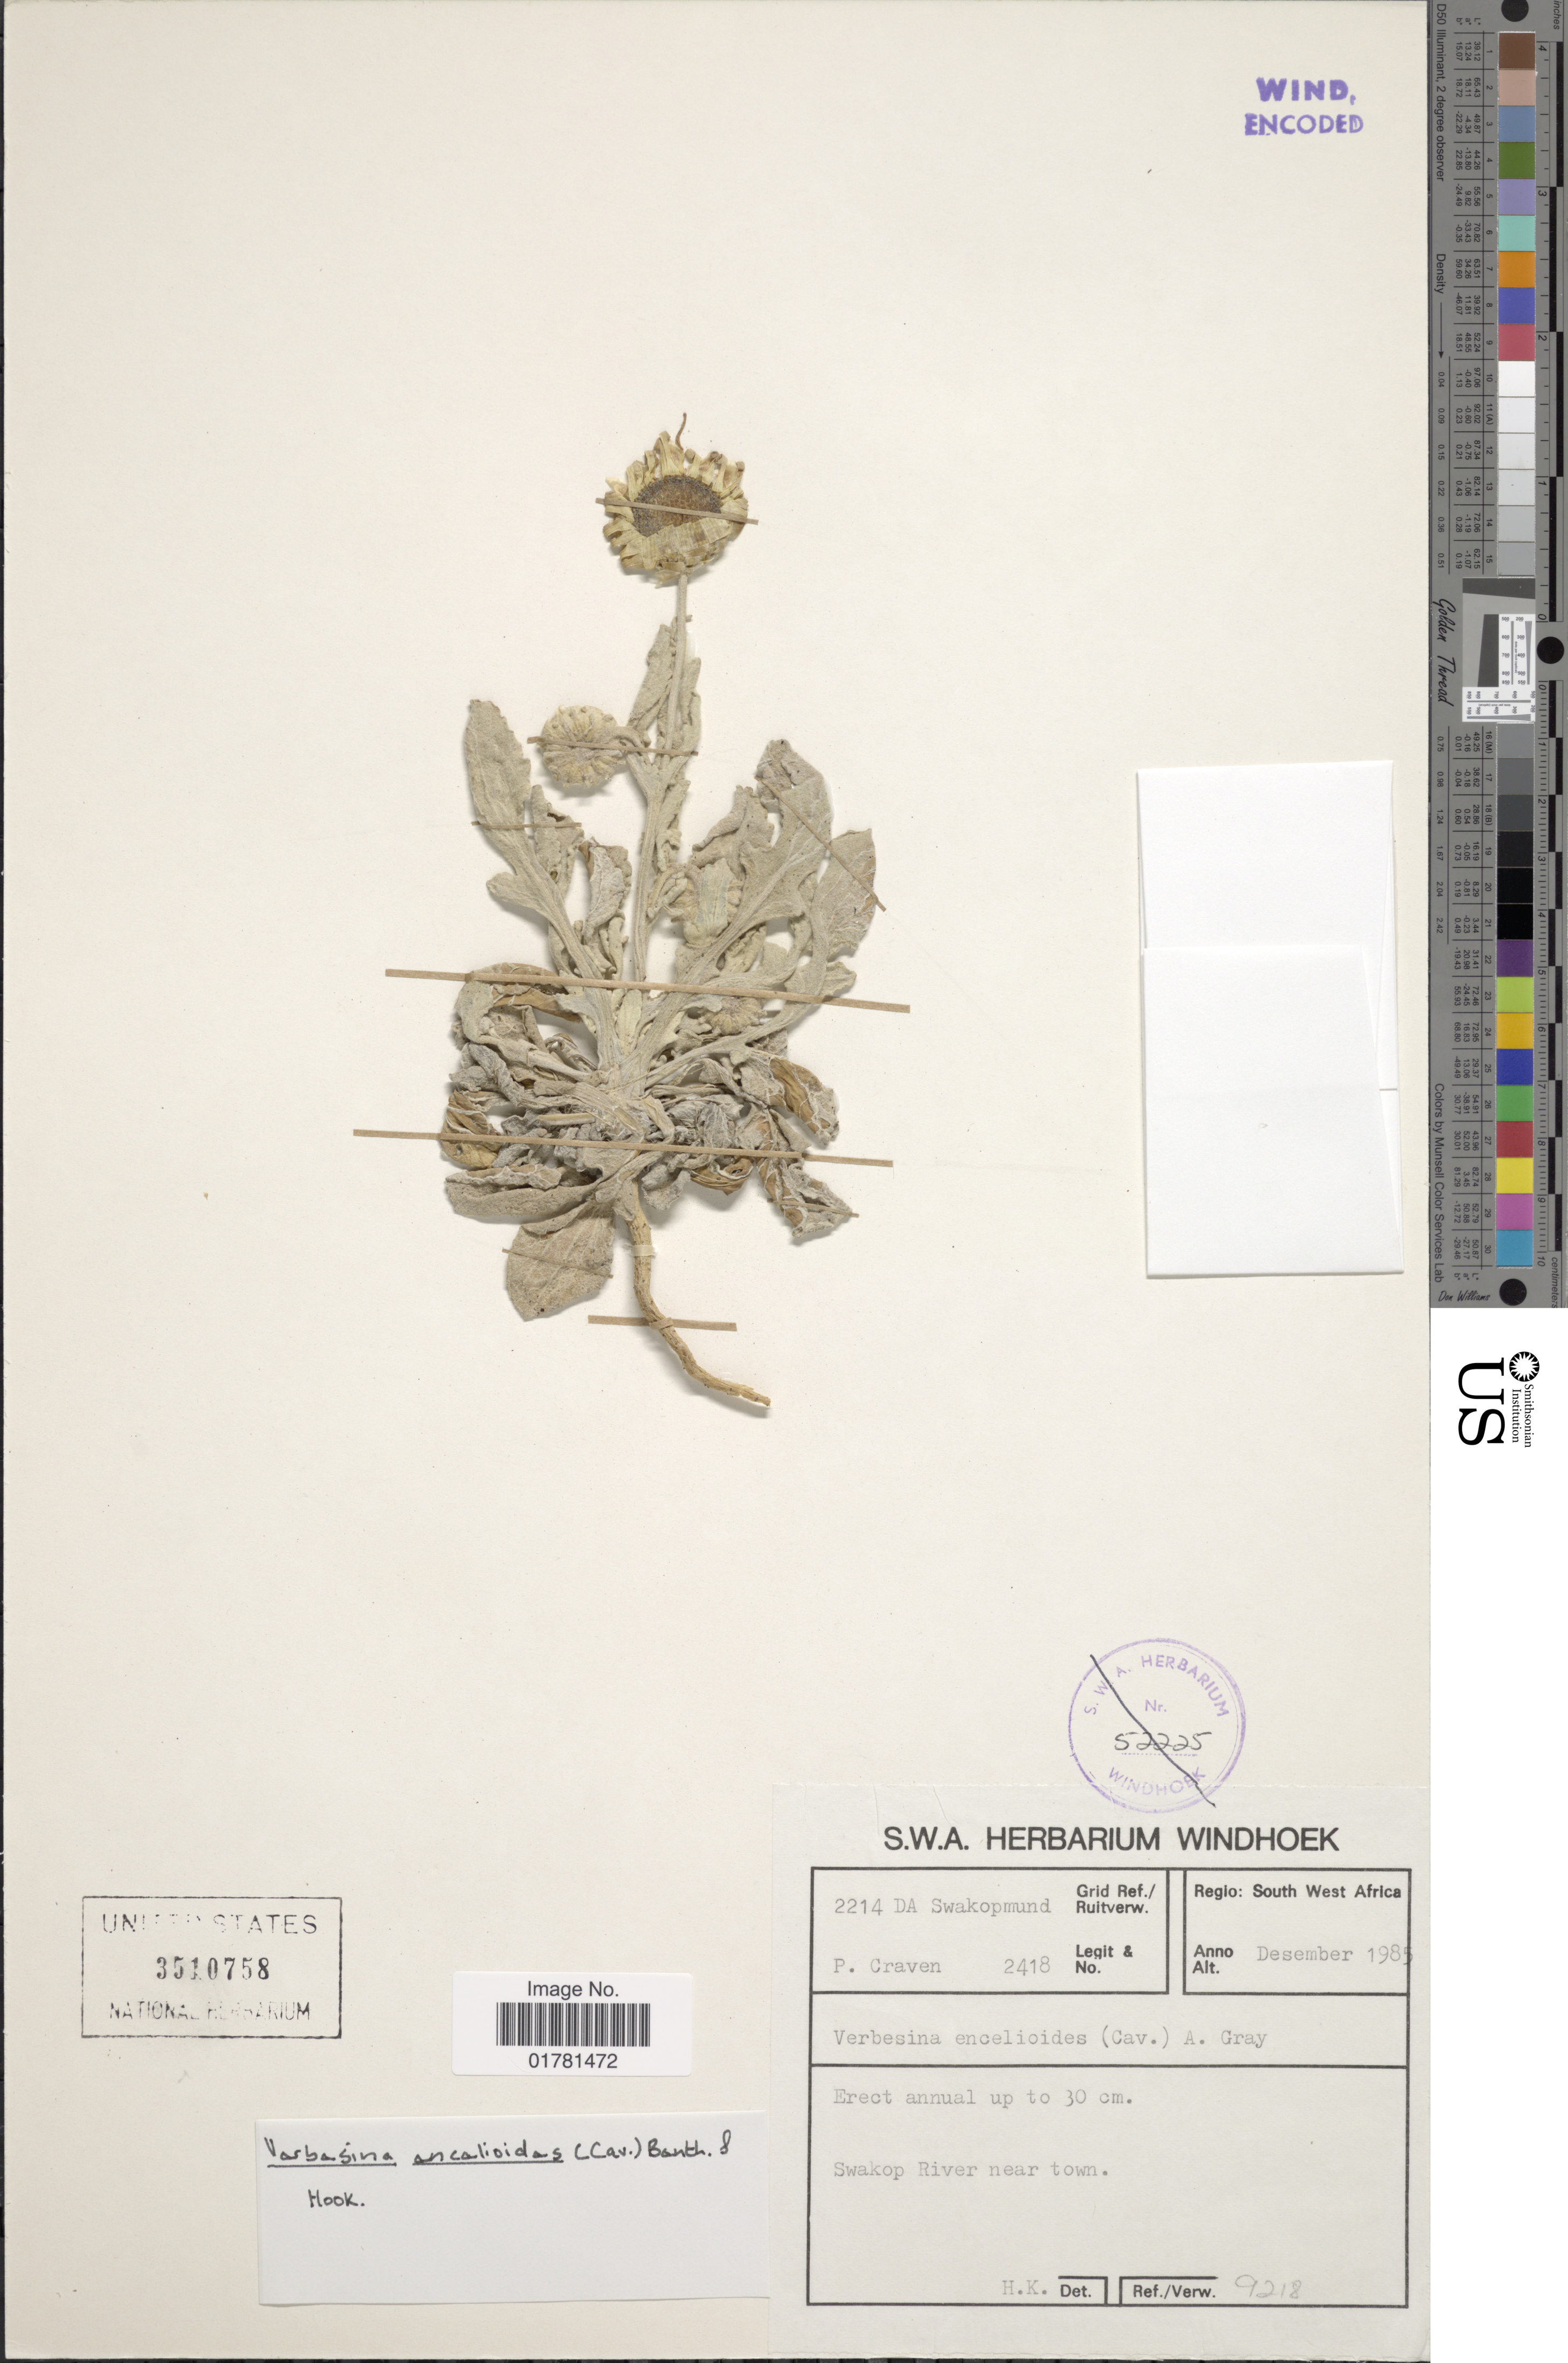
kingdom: Plantae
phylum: Tracheophyta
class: Magnoliopsida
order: Asterales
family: Asteraceae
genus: Verbesina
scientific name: Verbesina encelioides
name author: (Cav.) Benth. & Hook. ex A. Gray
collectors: P. Craven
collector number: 2418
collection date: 1985-12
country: Namibia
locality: Regio: South West Afrika, Swakop River near town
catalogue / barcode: US 3510758